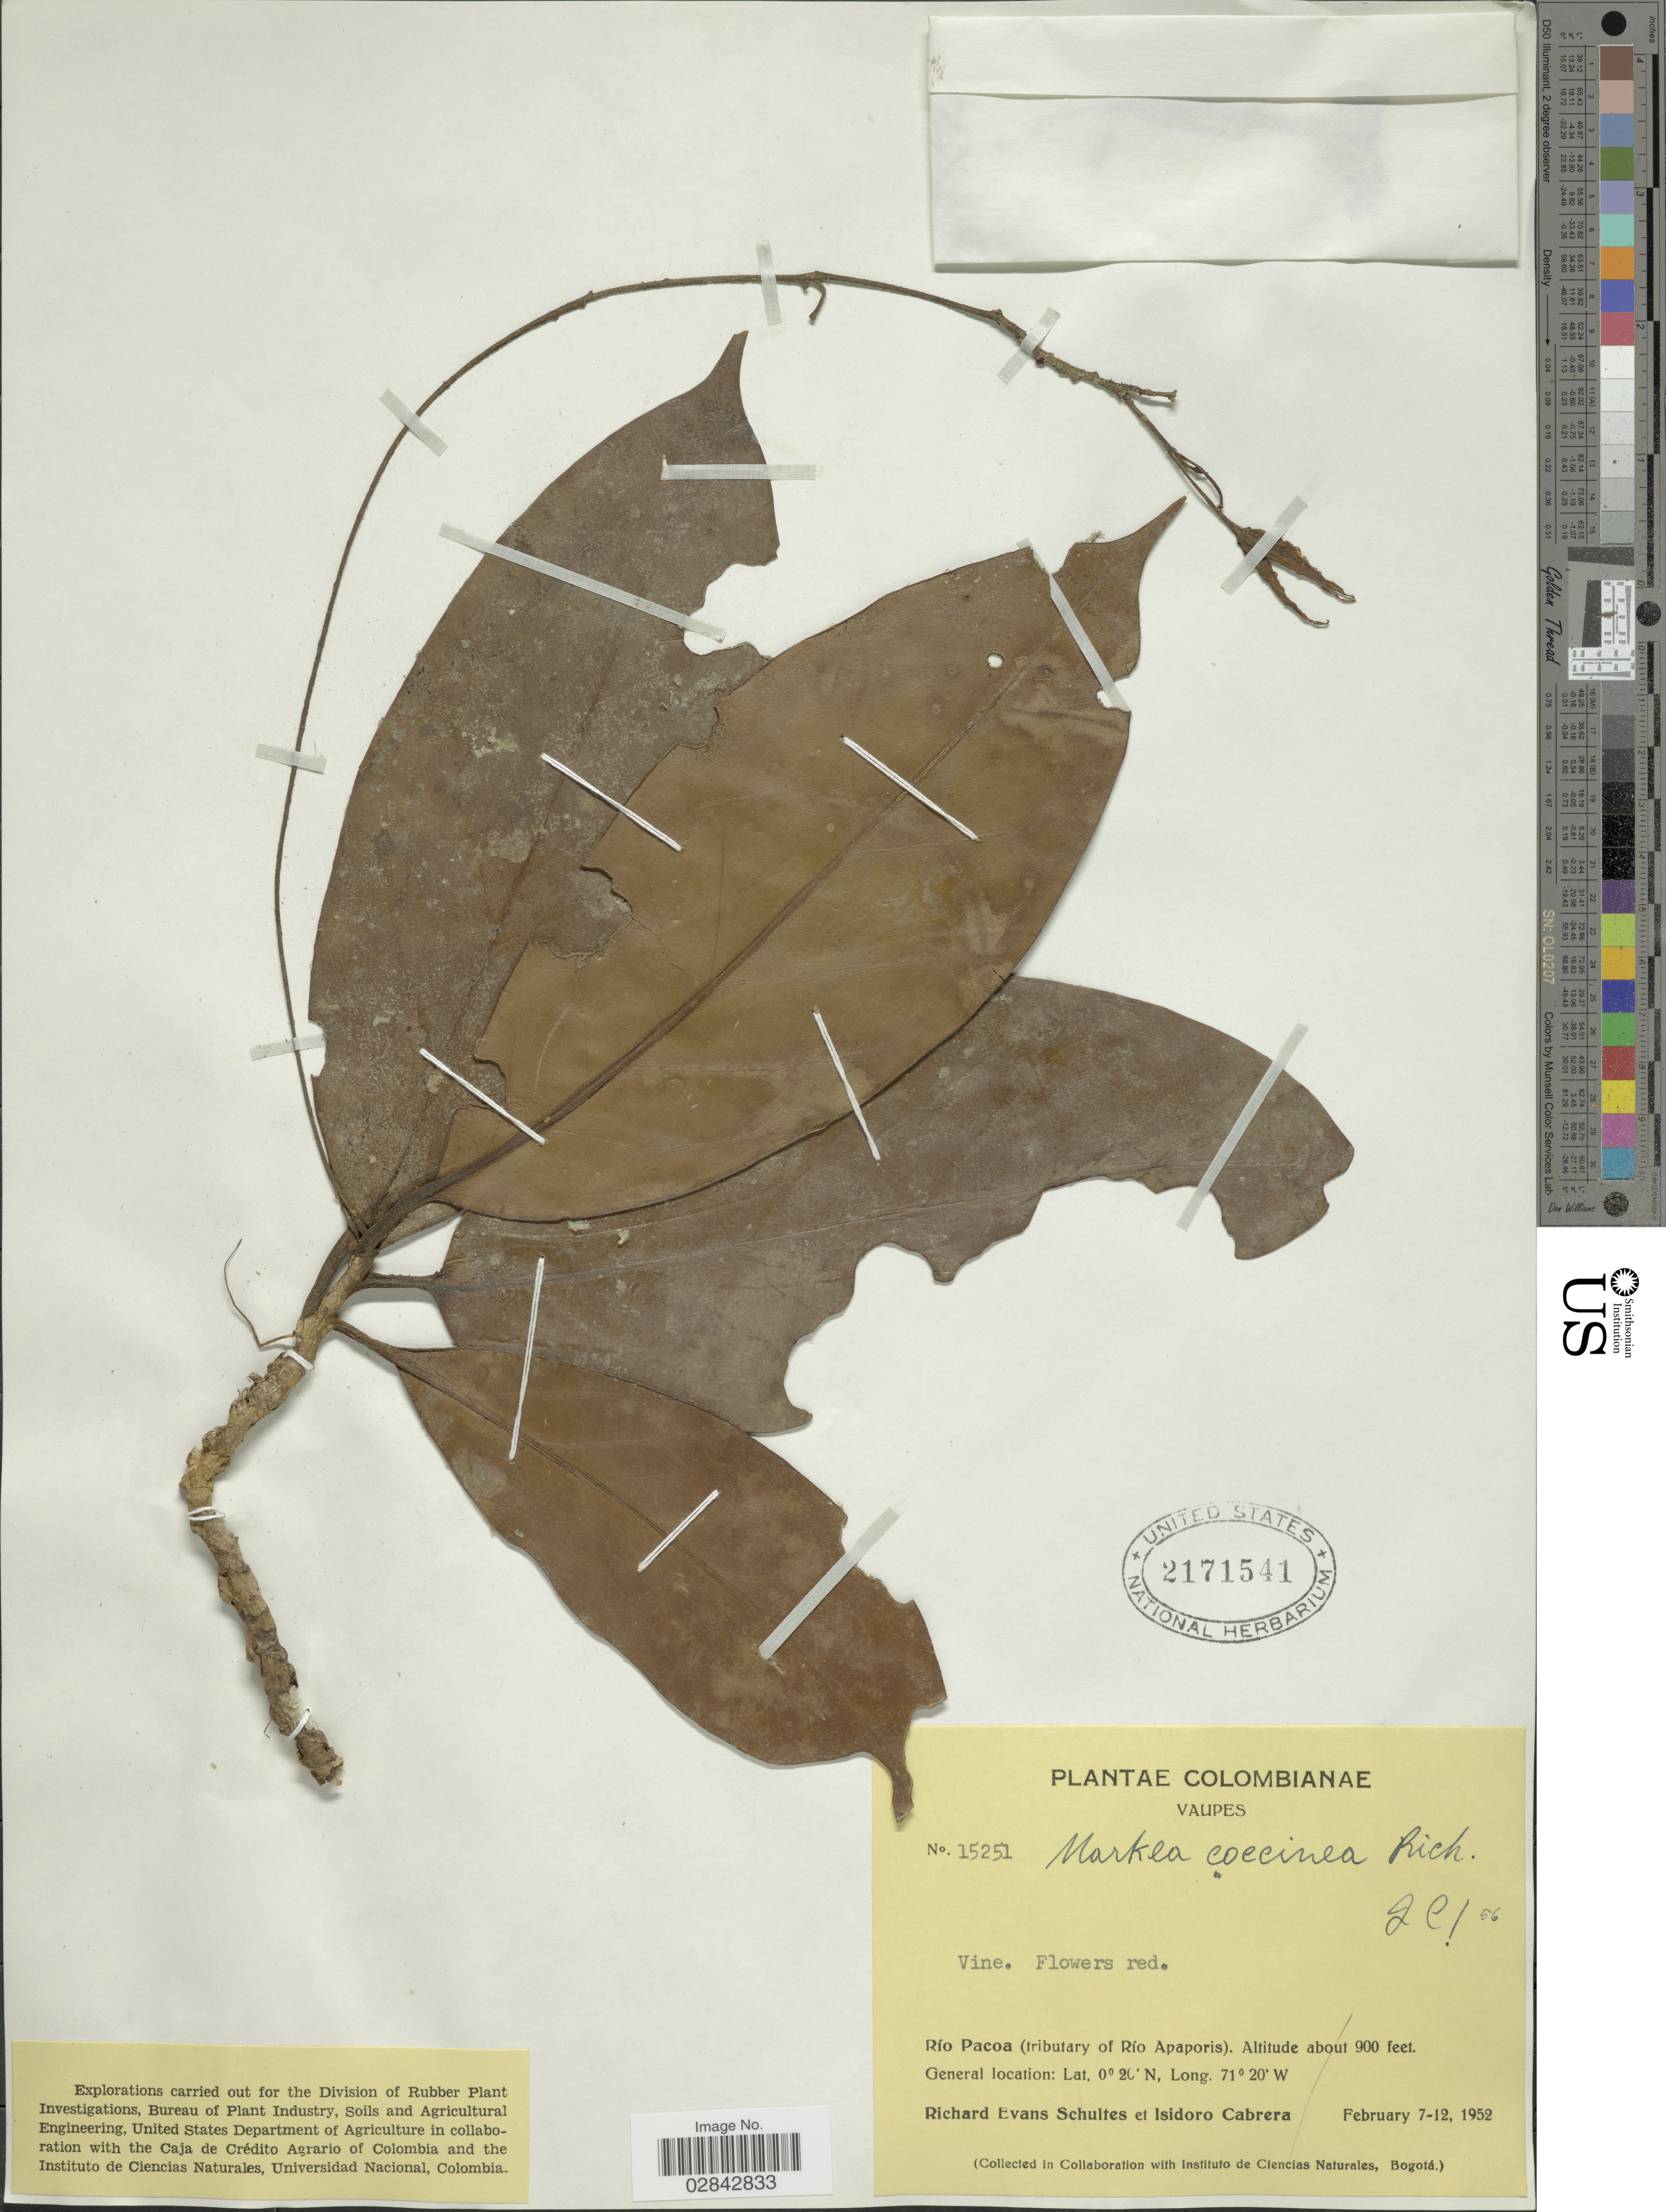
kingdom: Plantae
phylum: Tracheophyta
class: Magnoliopsida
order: Solanales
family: Solanaceae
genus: Markea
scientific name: Markea coccinea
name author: Rich.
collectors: R. E. Schultes & I. Cabrera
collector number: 15251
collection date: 1952-02-07/1952-02-12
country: Colombia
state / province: Vaupés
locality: Río Pacoa (tributary of Río Apaporis).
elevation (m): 274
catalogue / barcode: US 2171541